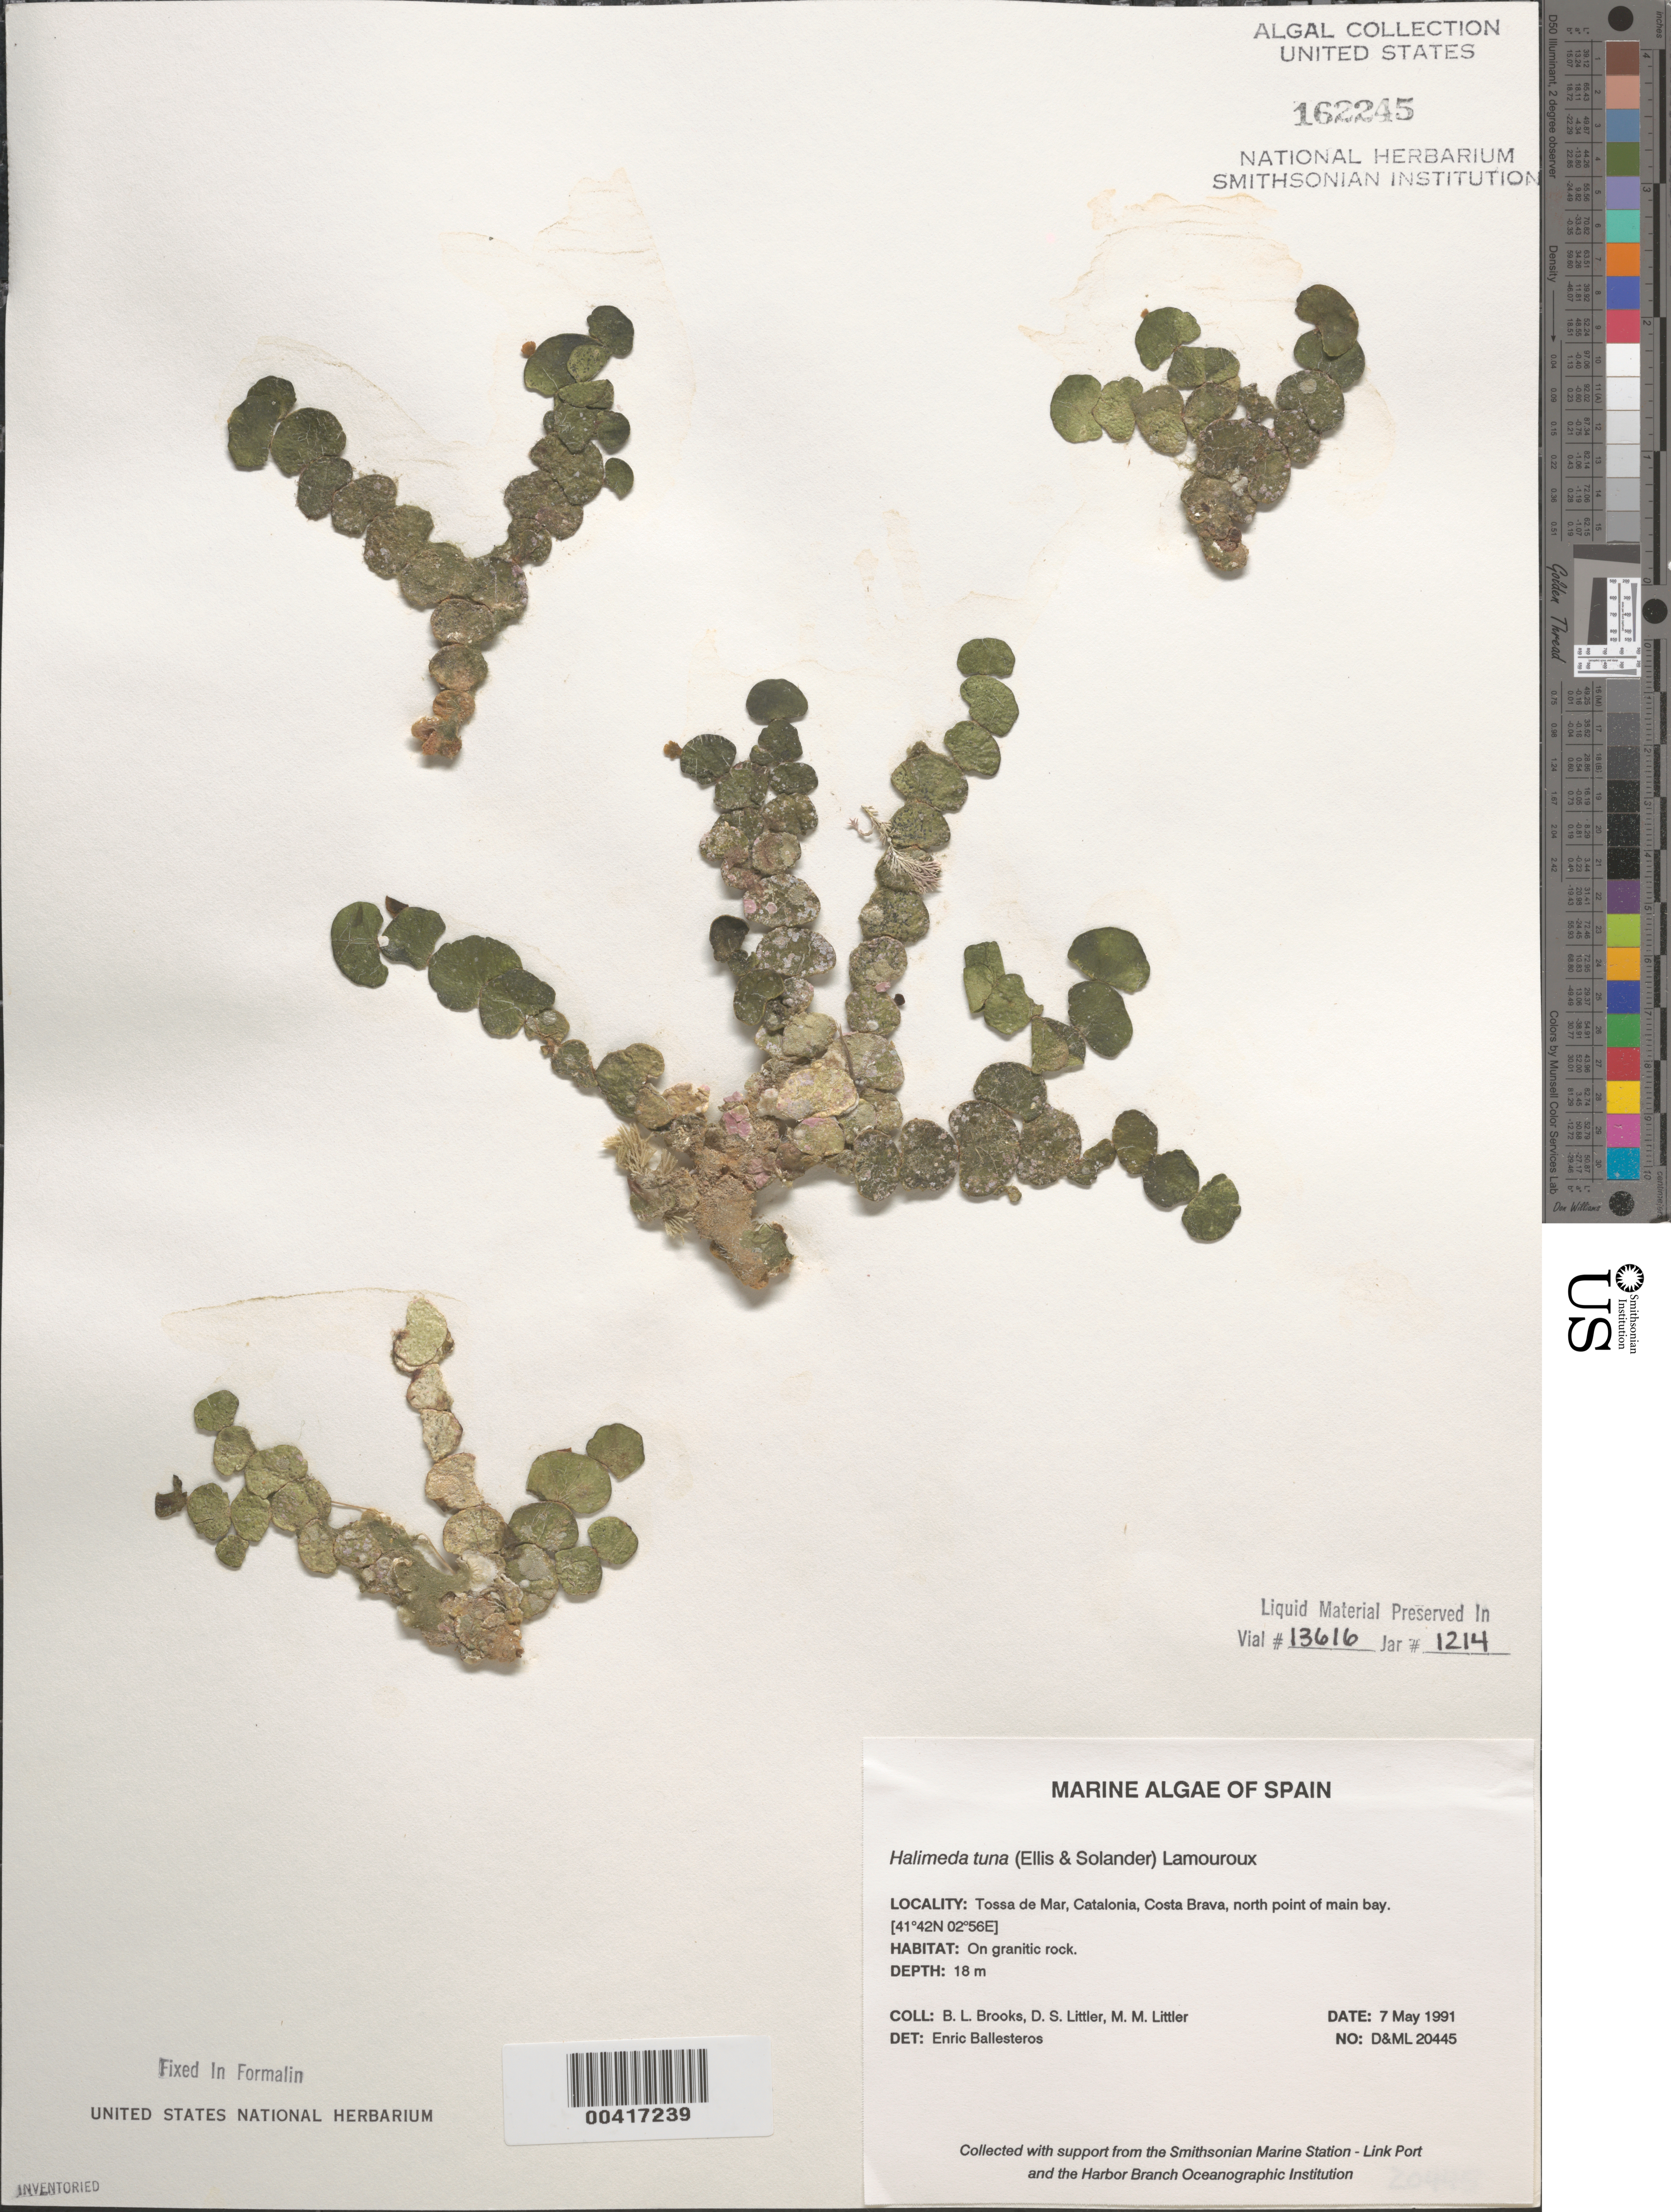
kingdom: Plantae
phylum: Chlorophyta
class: Ulvophyceae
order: Bryopsidales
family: Halimedaceae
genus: Halimeda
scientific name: Halimeda tuna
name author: (J. Ellis & Sol.) J.V.Lamouroux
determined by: Ballesteros, E.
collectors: B. Brooks, D. S. Littler & M. M. Littler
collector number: D&ML 20445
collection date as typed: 07 May 1991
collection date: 1991-05-07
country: Spain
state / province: Catalunya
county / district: Girona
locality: Tossa de Mar, Costa Brava, Catalonia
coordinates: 41 42N, 02 56E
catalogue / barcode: US 162245